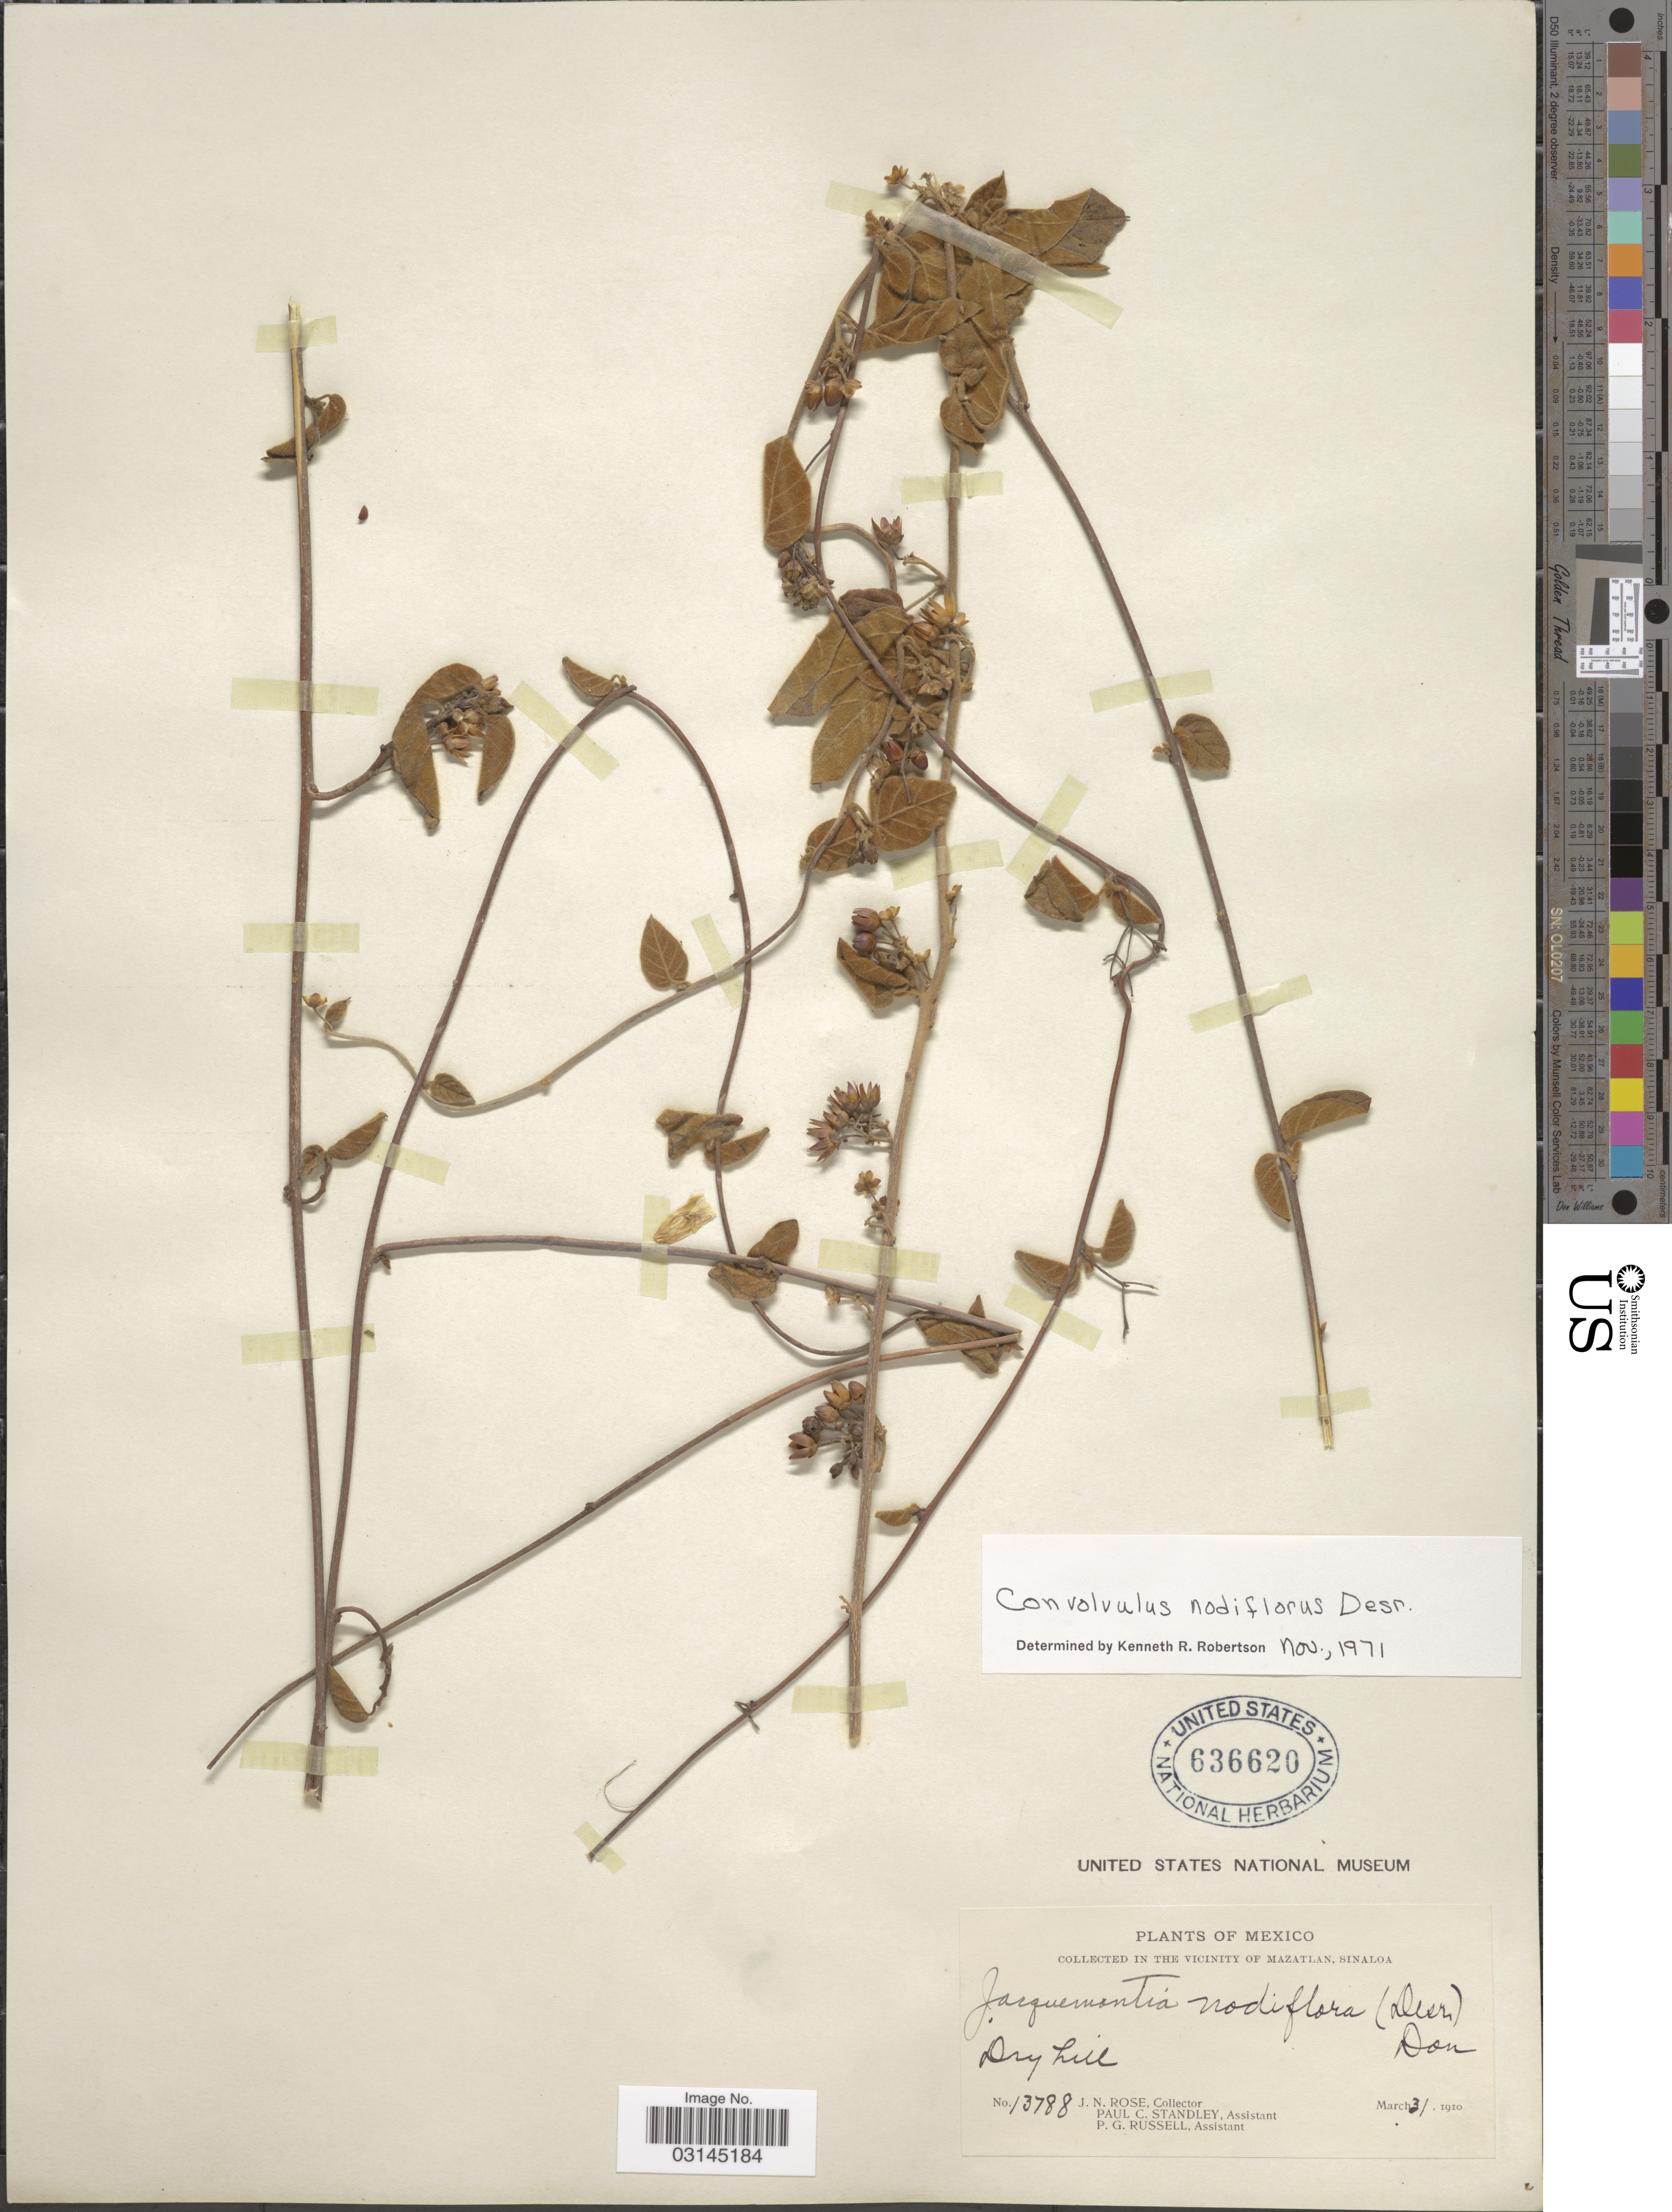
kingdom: Plantae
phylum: Tracheophyta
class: Magnoliopsida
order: Solanales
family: Convolvulaceae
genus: Convolvulus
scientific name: Convolvulus nodiflorus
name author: Desr.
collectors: J. N. Rose, P. C. Standley & P. G. Russell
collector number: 13788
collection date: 1910-03-31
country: Mexico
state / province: Sinaloa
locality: In the vicinity of Mazatlan, Dry hill.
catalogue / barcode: US 636620